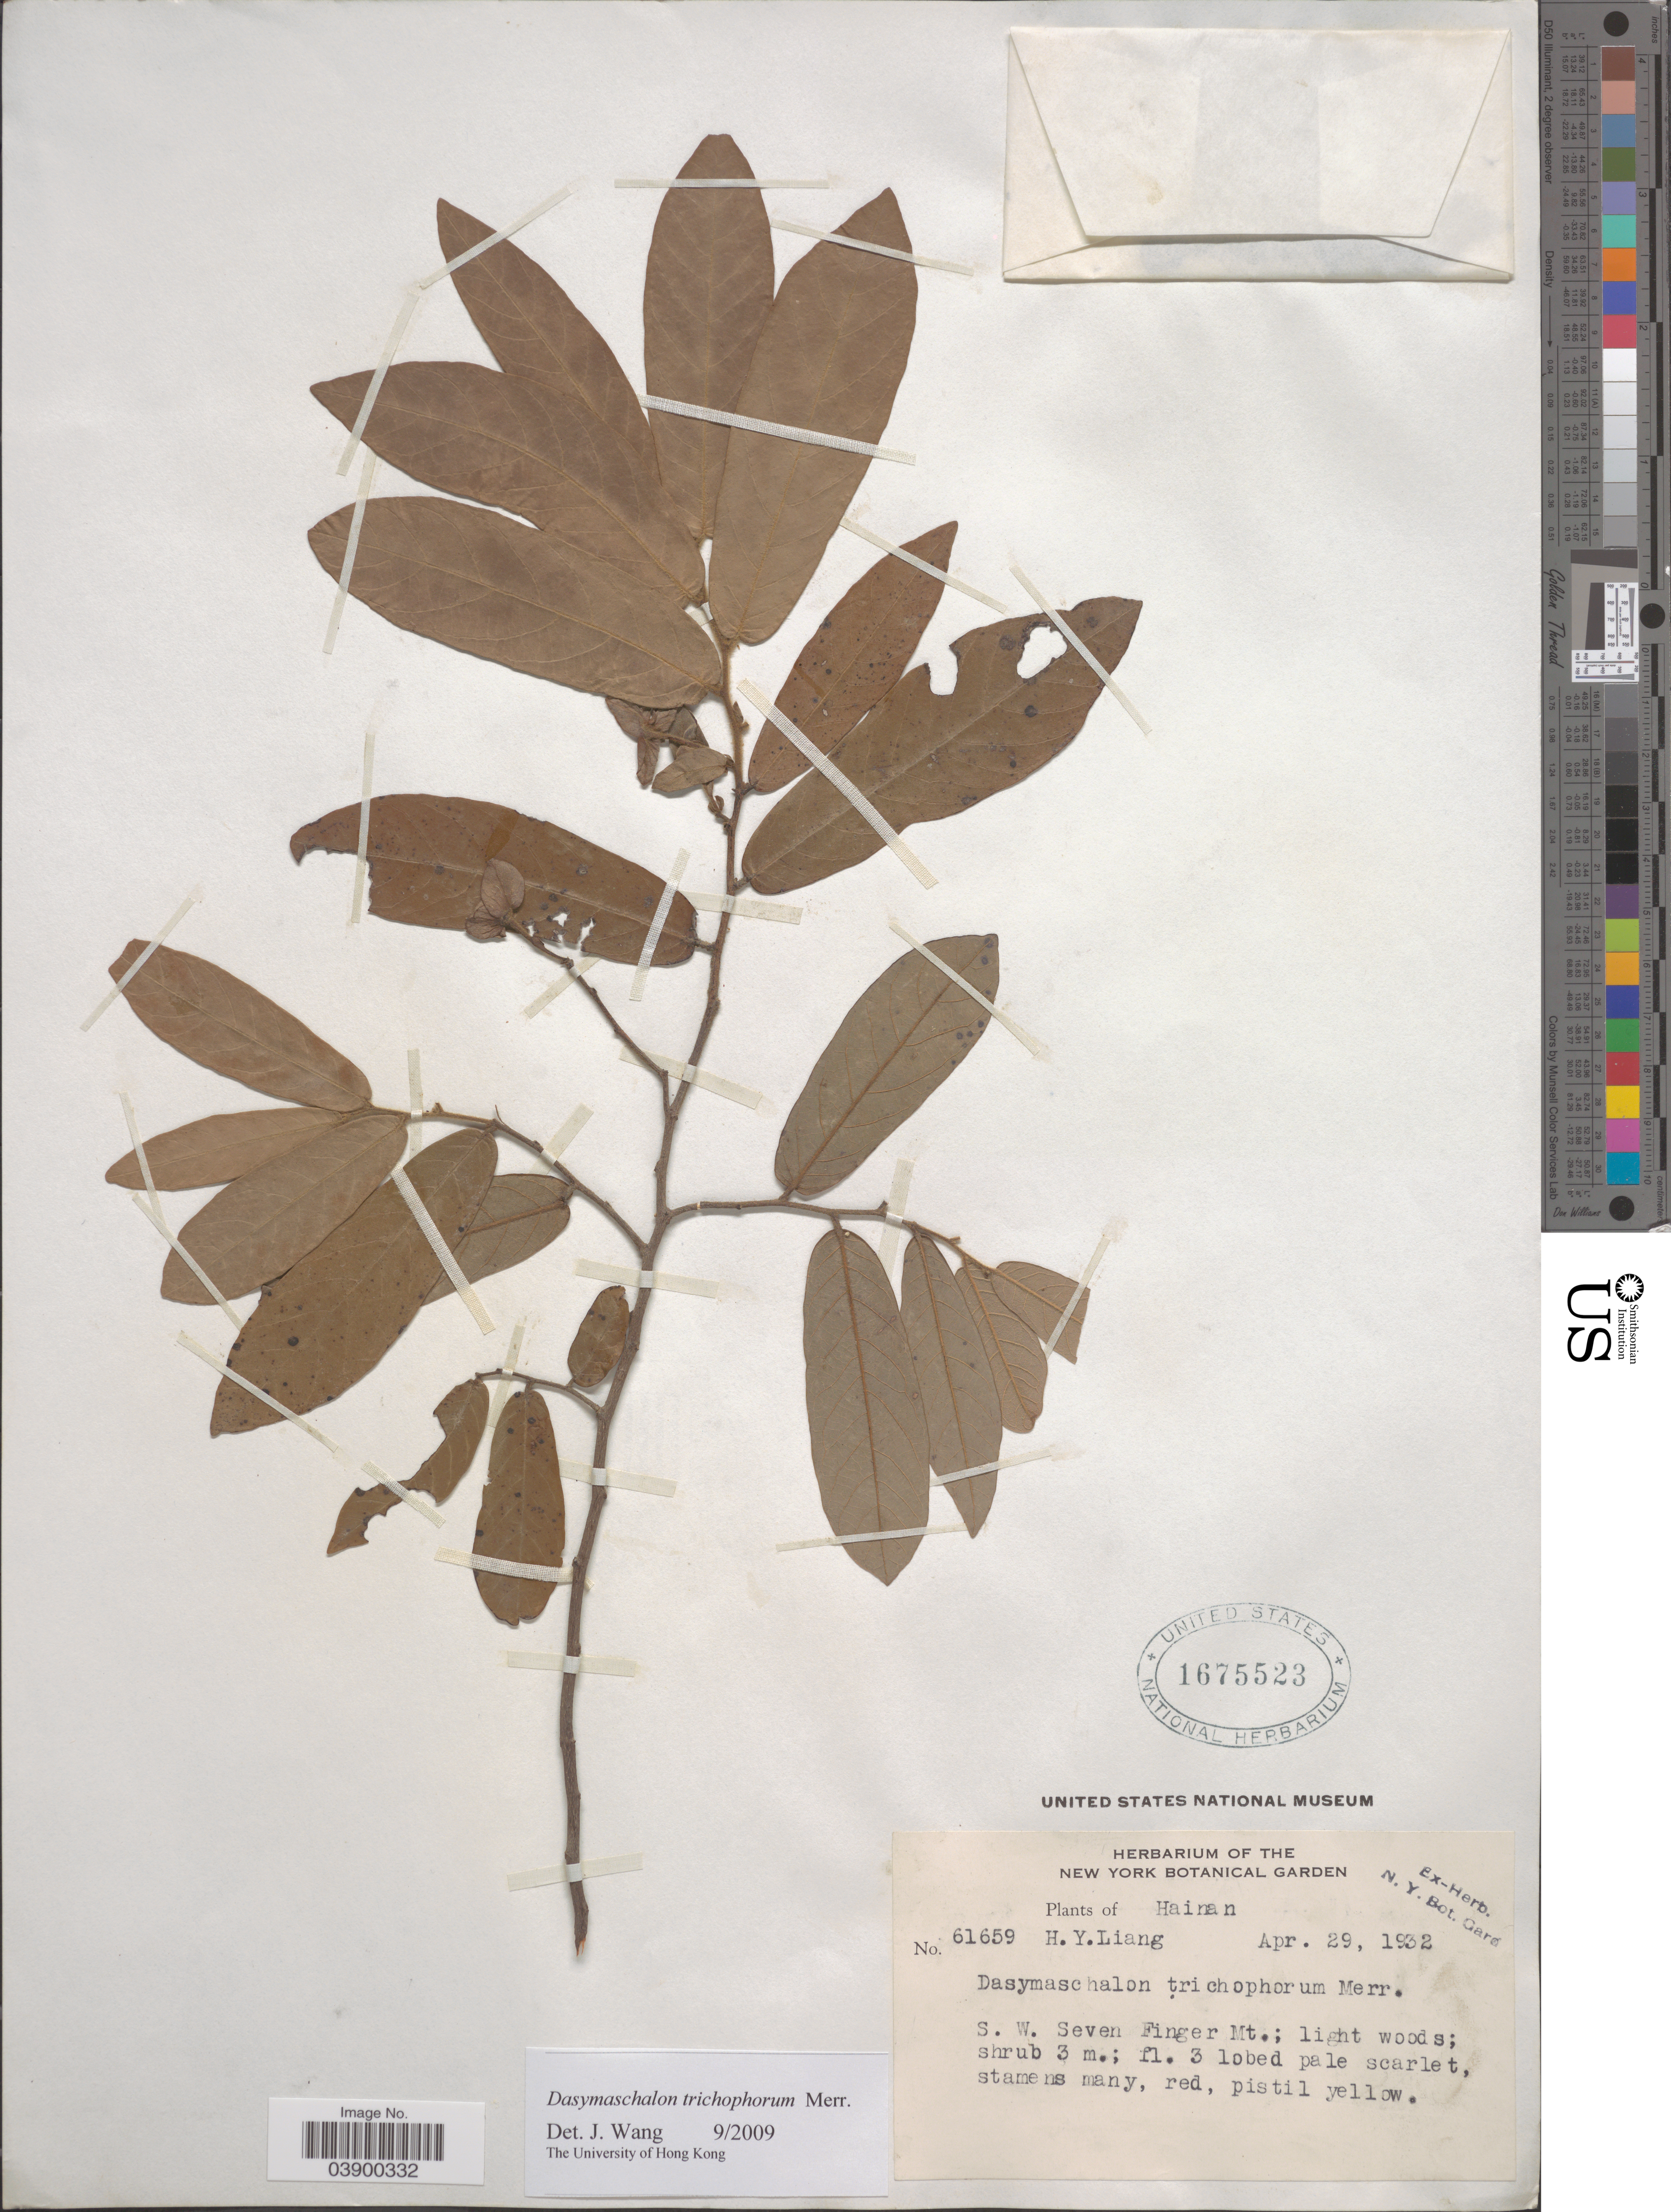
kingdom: Plantae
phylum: Tracheophyta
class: Magnoliopsida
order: Magnoliales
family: Annonaceae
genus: Dasymaschalon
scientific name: Dasymaschalon trichophorum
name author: Merr.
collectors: H. Y. Liang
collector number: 61659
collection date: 1932-04-29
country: China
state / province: Hainan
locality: S. W. Seven Finger Mt.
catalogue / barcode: US 1675523